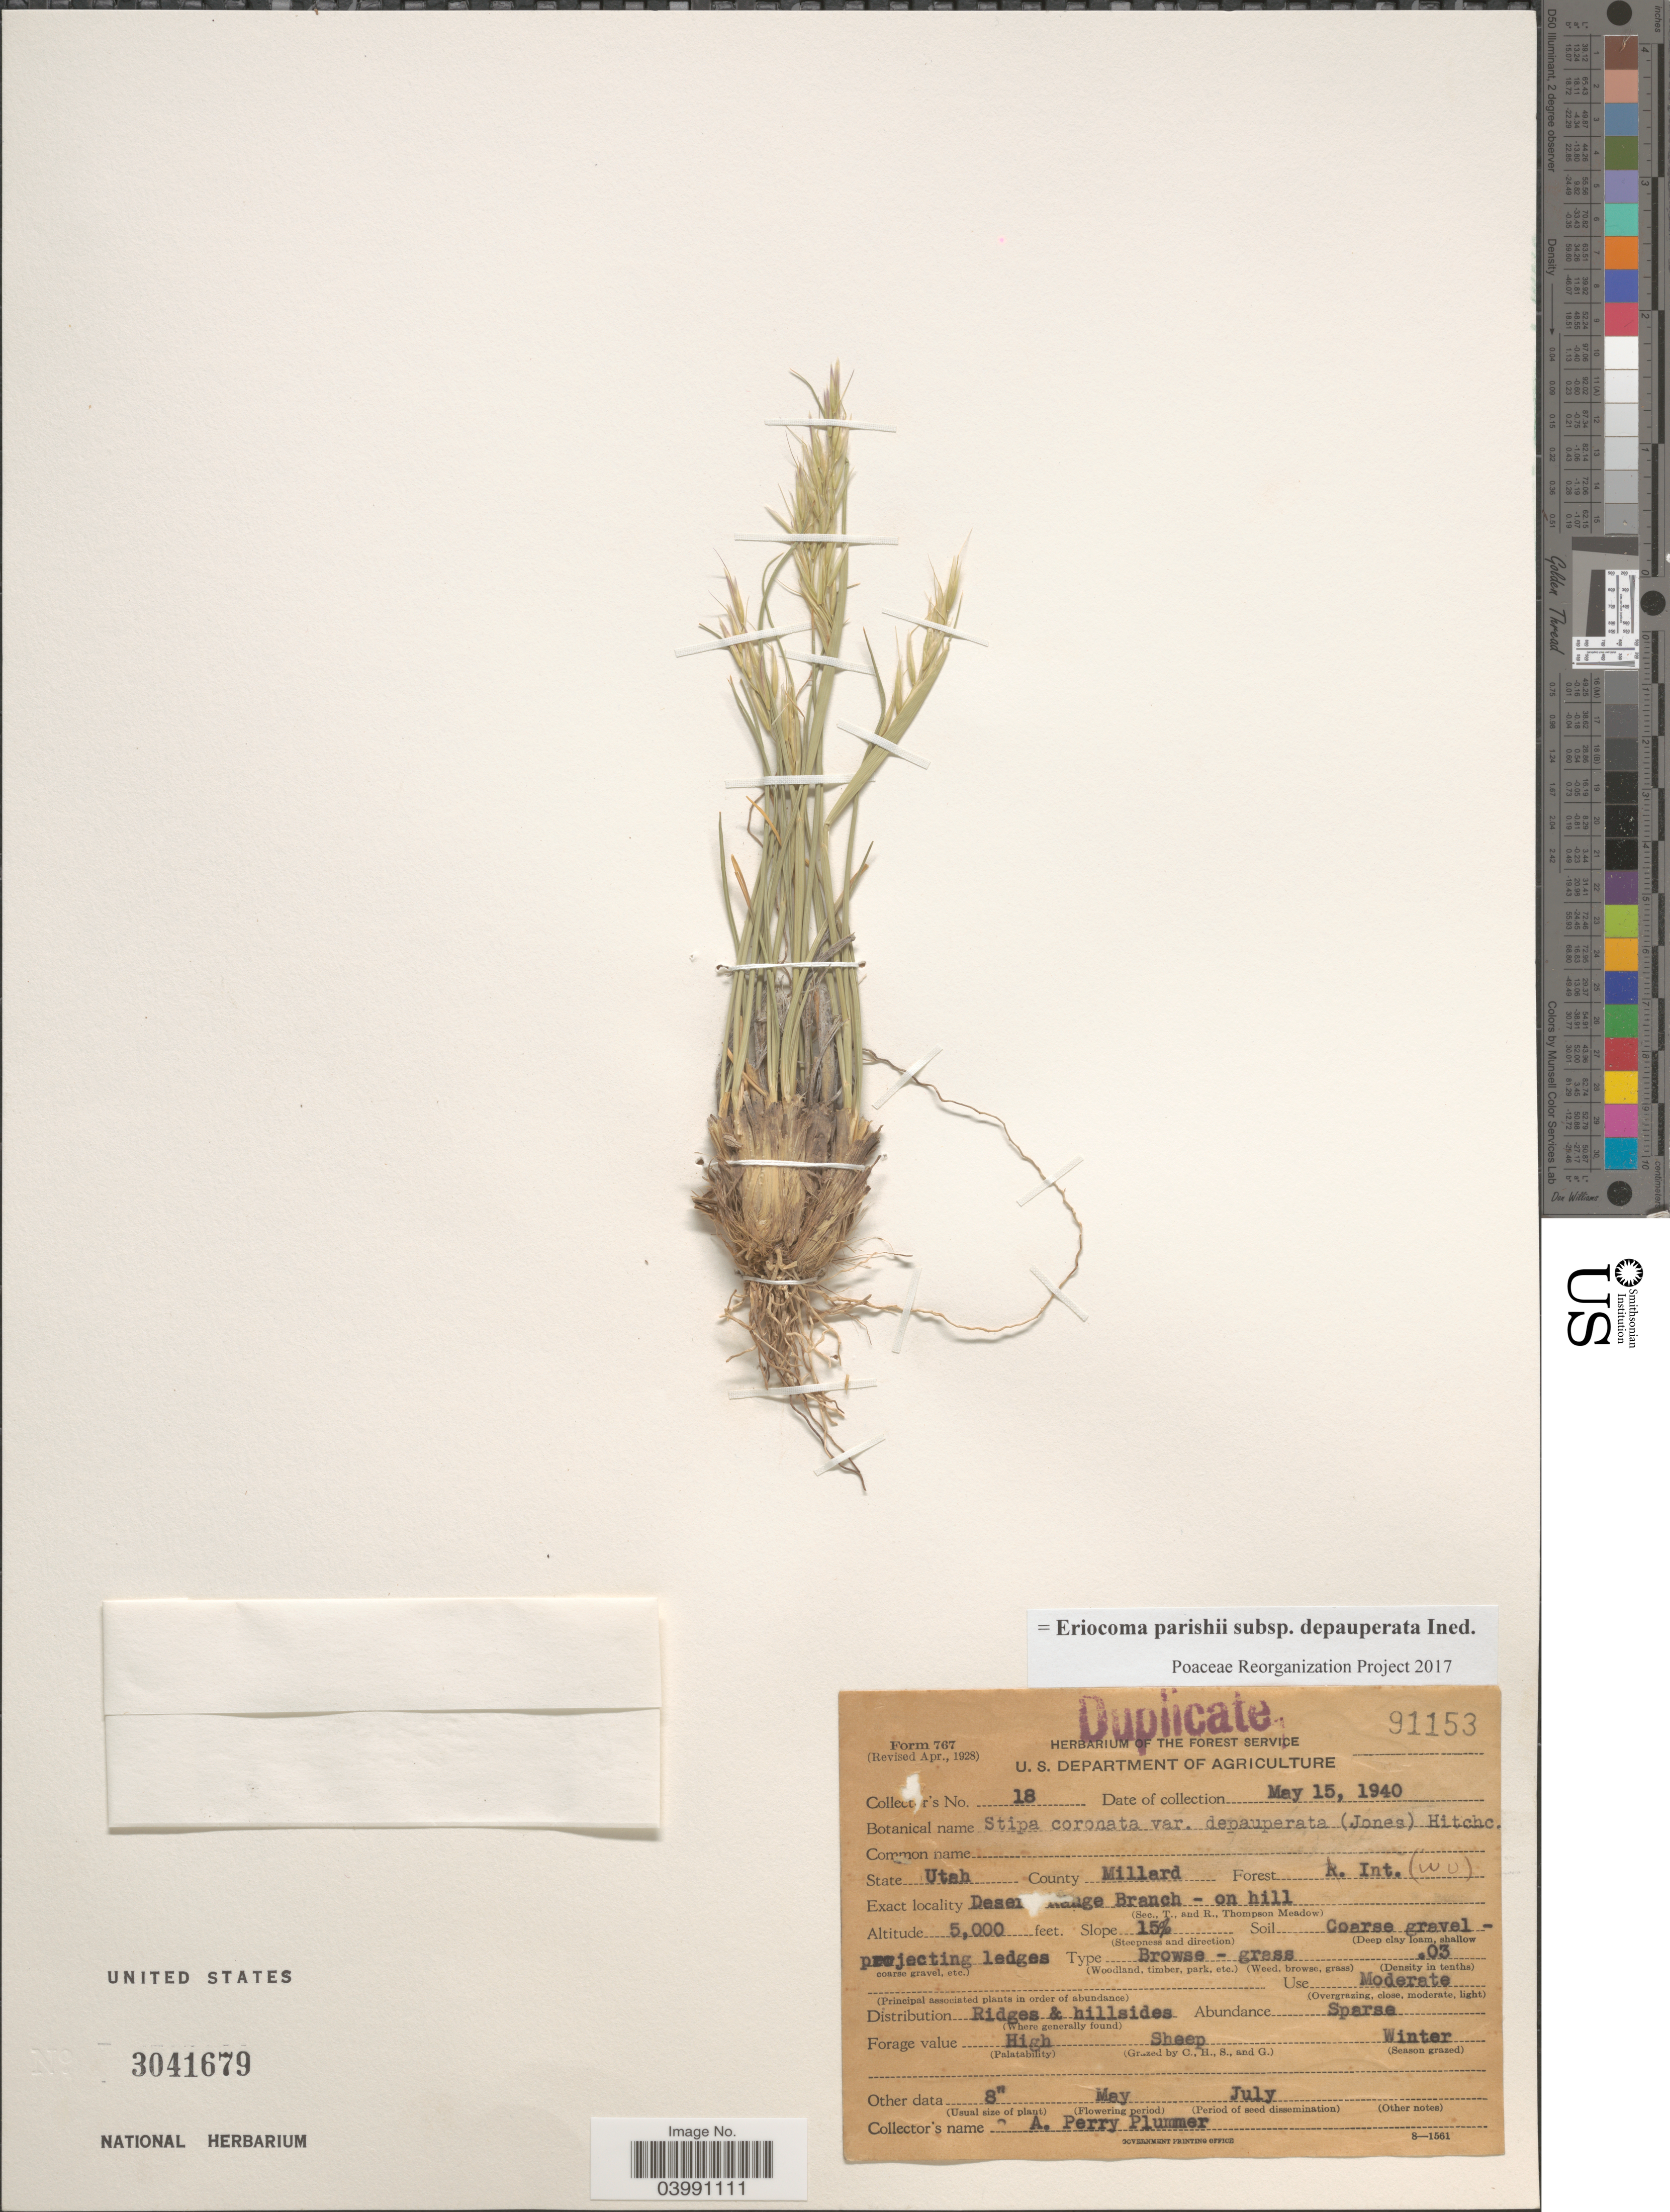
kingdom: Plantae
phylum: Tracheophyta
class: Liliopsida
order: Poales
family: Poaceae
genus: Eriocoma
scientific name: Eriocoma parishii subsp. depauperata ined.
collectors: A. Plummer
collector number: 18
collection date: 1940-05-15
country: United States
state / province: Utah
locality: County Millard. Forest A. Int. (WO). Desert Range Branch - on hill.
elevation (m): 1524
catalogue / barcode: US 3041679